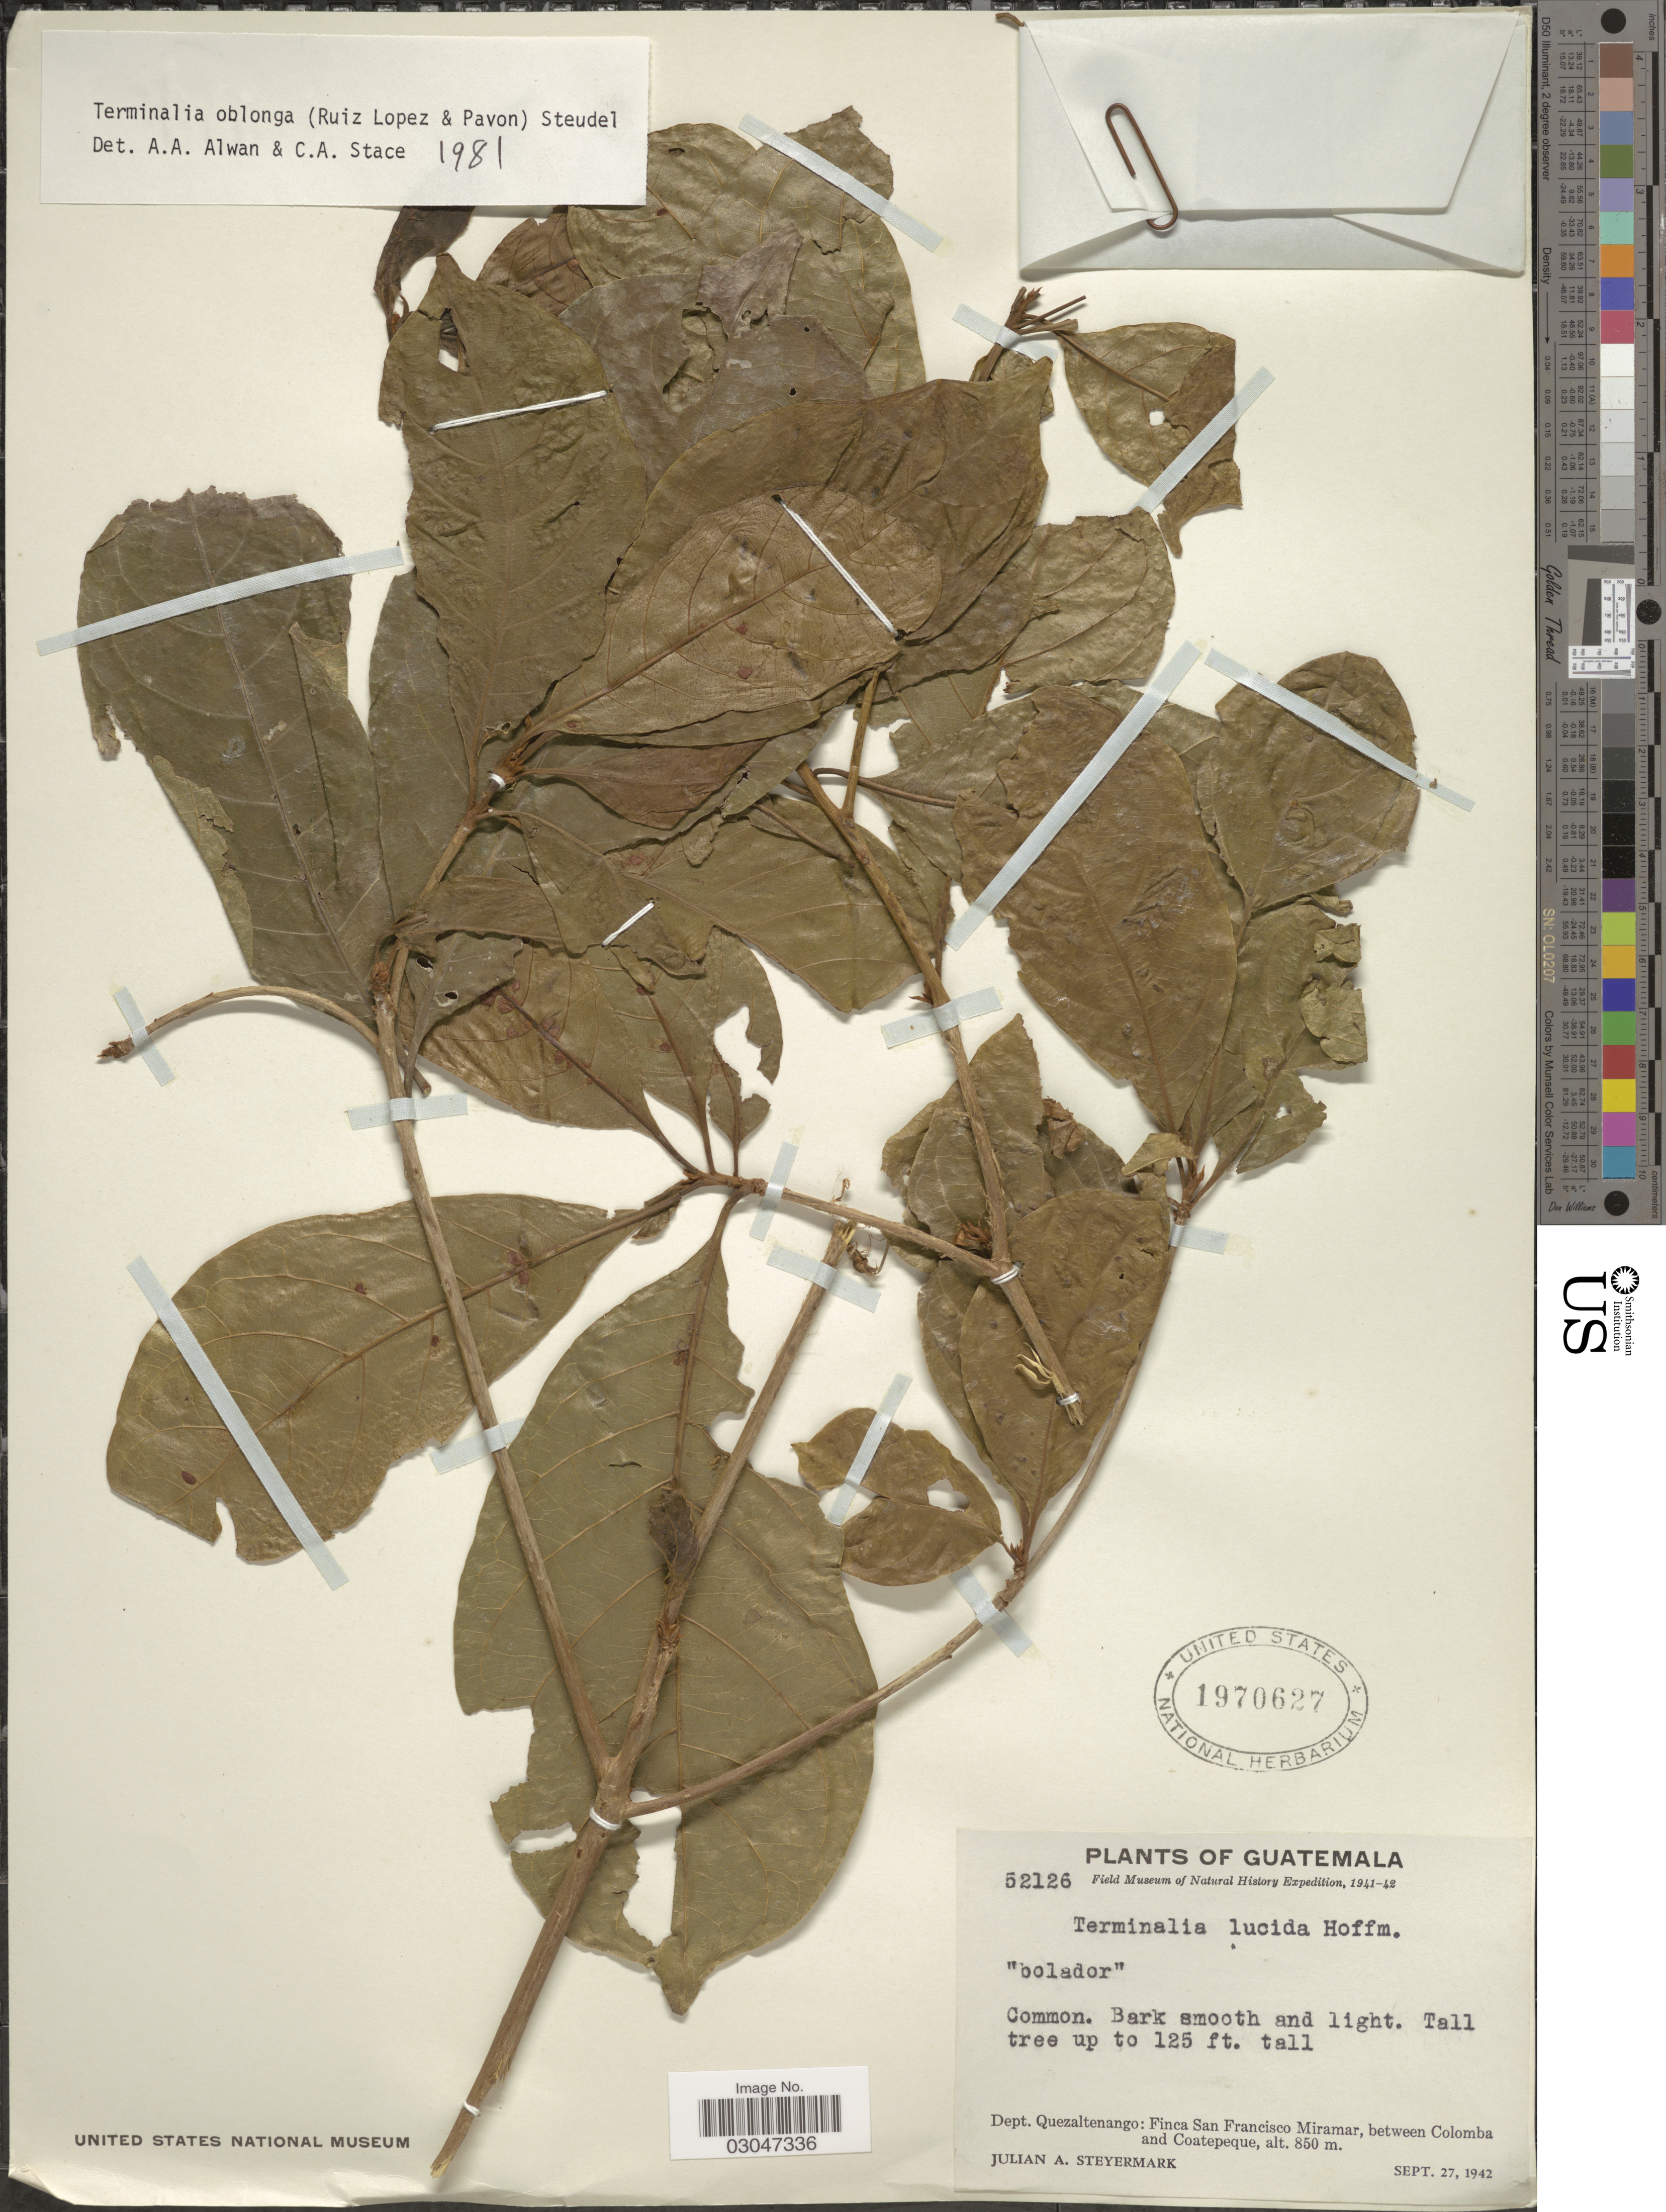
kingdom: Plantae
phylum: Tracheophyta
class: Magnoliopsida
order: Myrtales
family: Combretaceae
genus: Terminalia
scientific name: Terminalia oblonga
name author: (Ruiz & Pav.) Steud.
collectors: J. Steyermark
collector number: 52126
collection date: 1942-09-27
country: Guatemala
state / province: Quetzaltenango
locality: Dept. Quezaltenango: Finca San Francisco Miramar, between Colomba and Coatepeque.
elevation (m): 850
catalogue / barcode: US 1970627